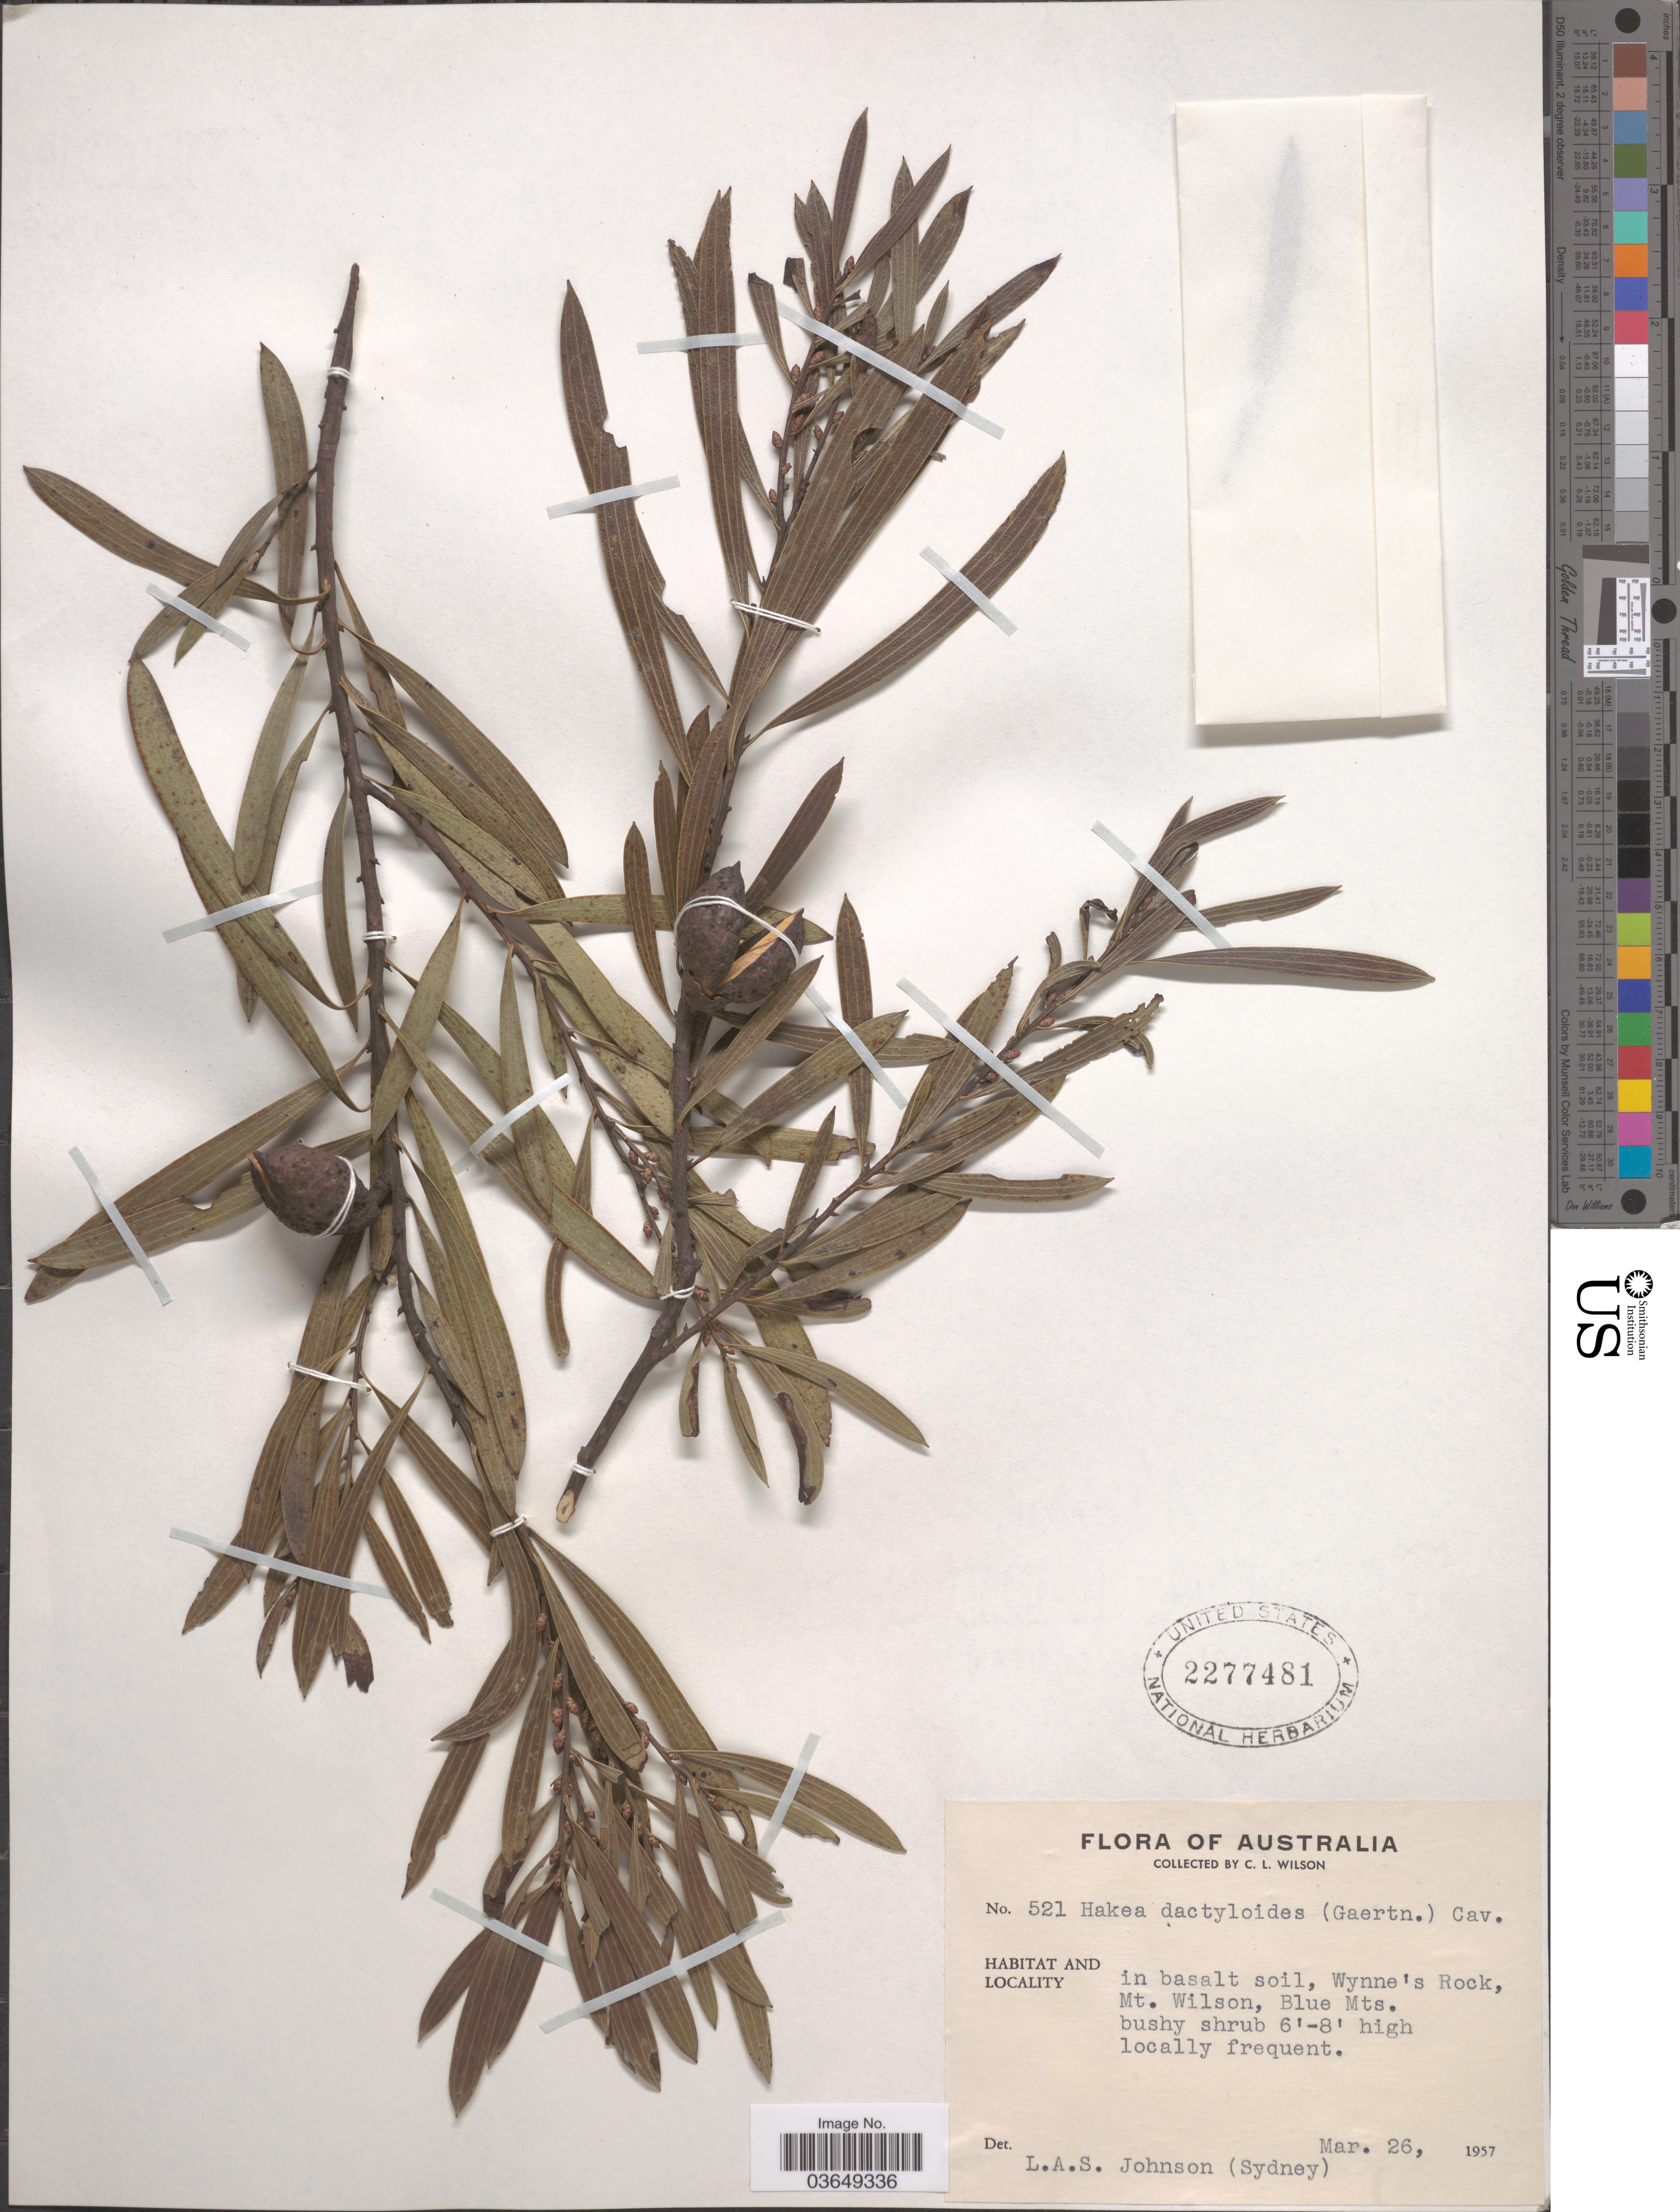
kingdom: Plantae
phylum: Tracheophyta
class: Magnoliopsida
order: Proteales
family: Proteaceae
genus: Hakea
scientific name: Hakea dactyloides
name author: (Gaertn.) Cav.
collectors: C. L. Wilson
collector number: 521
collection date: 1957-03-26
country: Australia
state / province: New South Wales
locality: Wynne's Rock, Mt. Wilson, Blue Mts.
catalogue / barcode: US 2277481